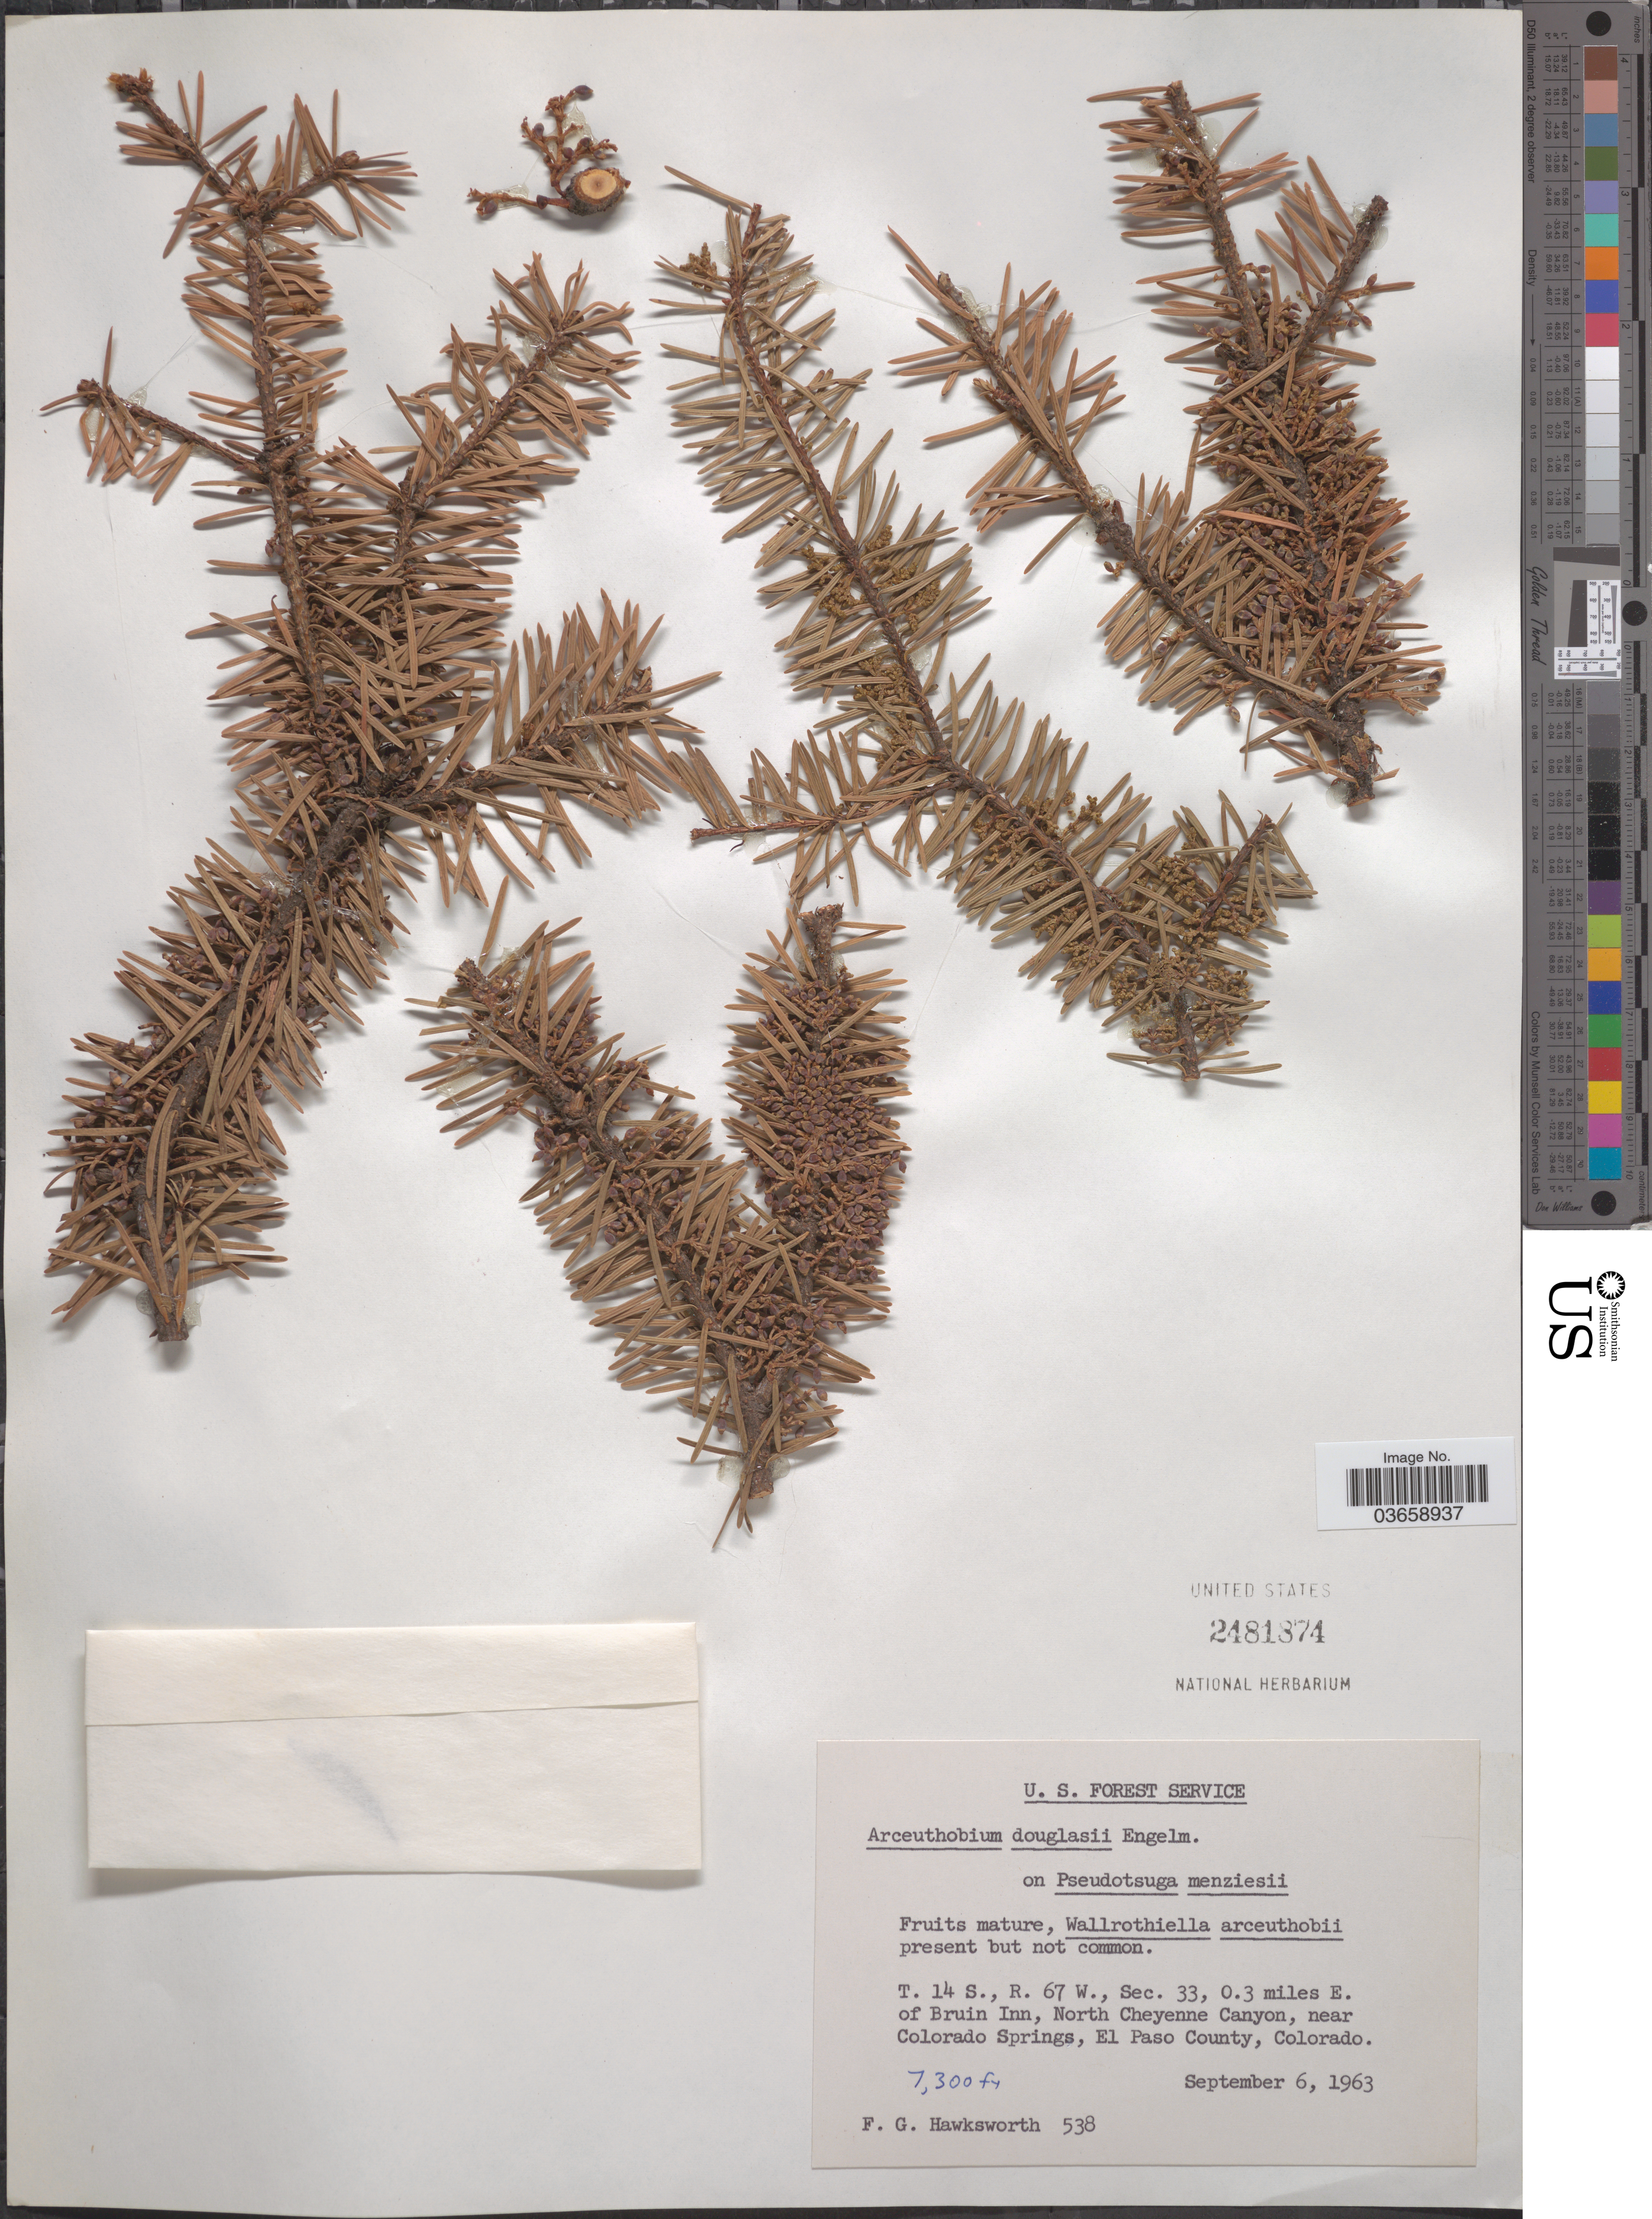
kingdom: Plantae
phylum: Tracheophyta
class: Magnoliopsida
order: Santalales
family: Viscaceae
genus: Arceuthobium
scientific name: Arceuthobium douglasii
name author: Engelm. in G.M. Wheeler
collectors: F. G. Hawksworth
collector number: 538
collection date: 1963-09-06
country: United States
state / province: Colorado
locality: T. 14 S., R. 67 W., Sec. 33, 0.3 miles E. of Bruin Inn, North Cheyenne Canyon, near Colorado Springs, El Paso County.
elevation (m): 2225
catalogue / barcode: US 2481874